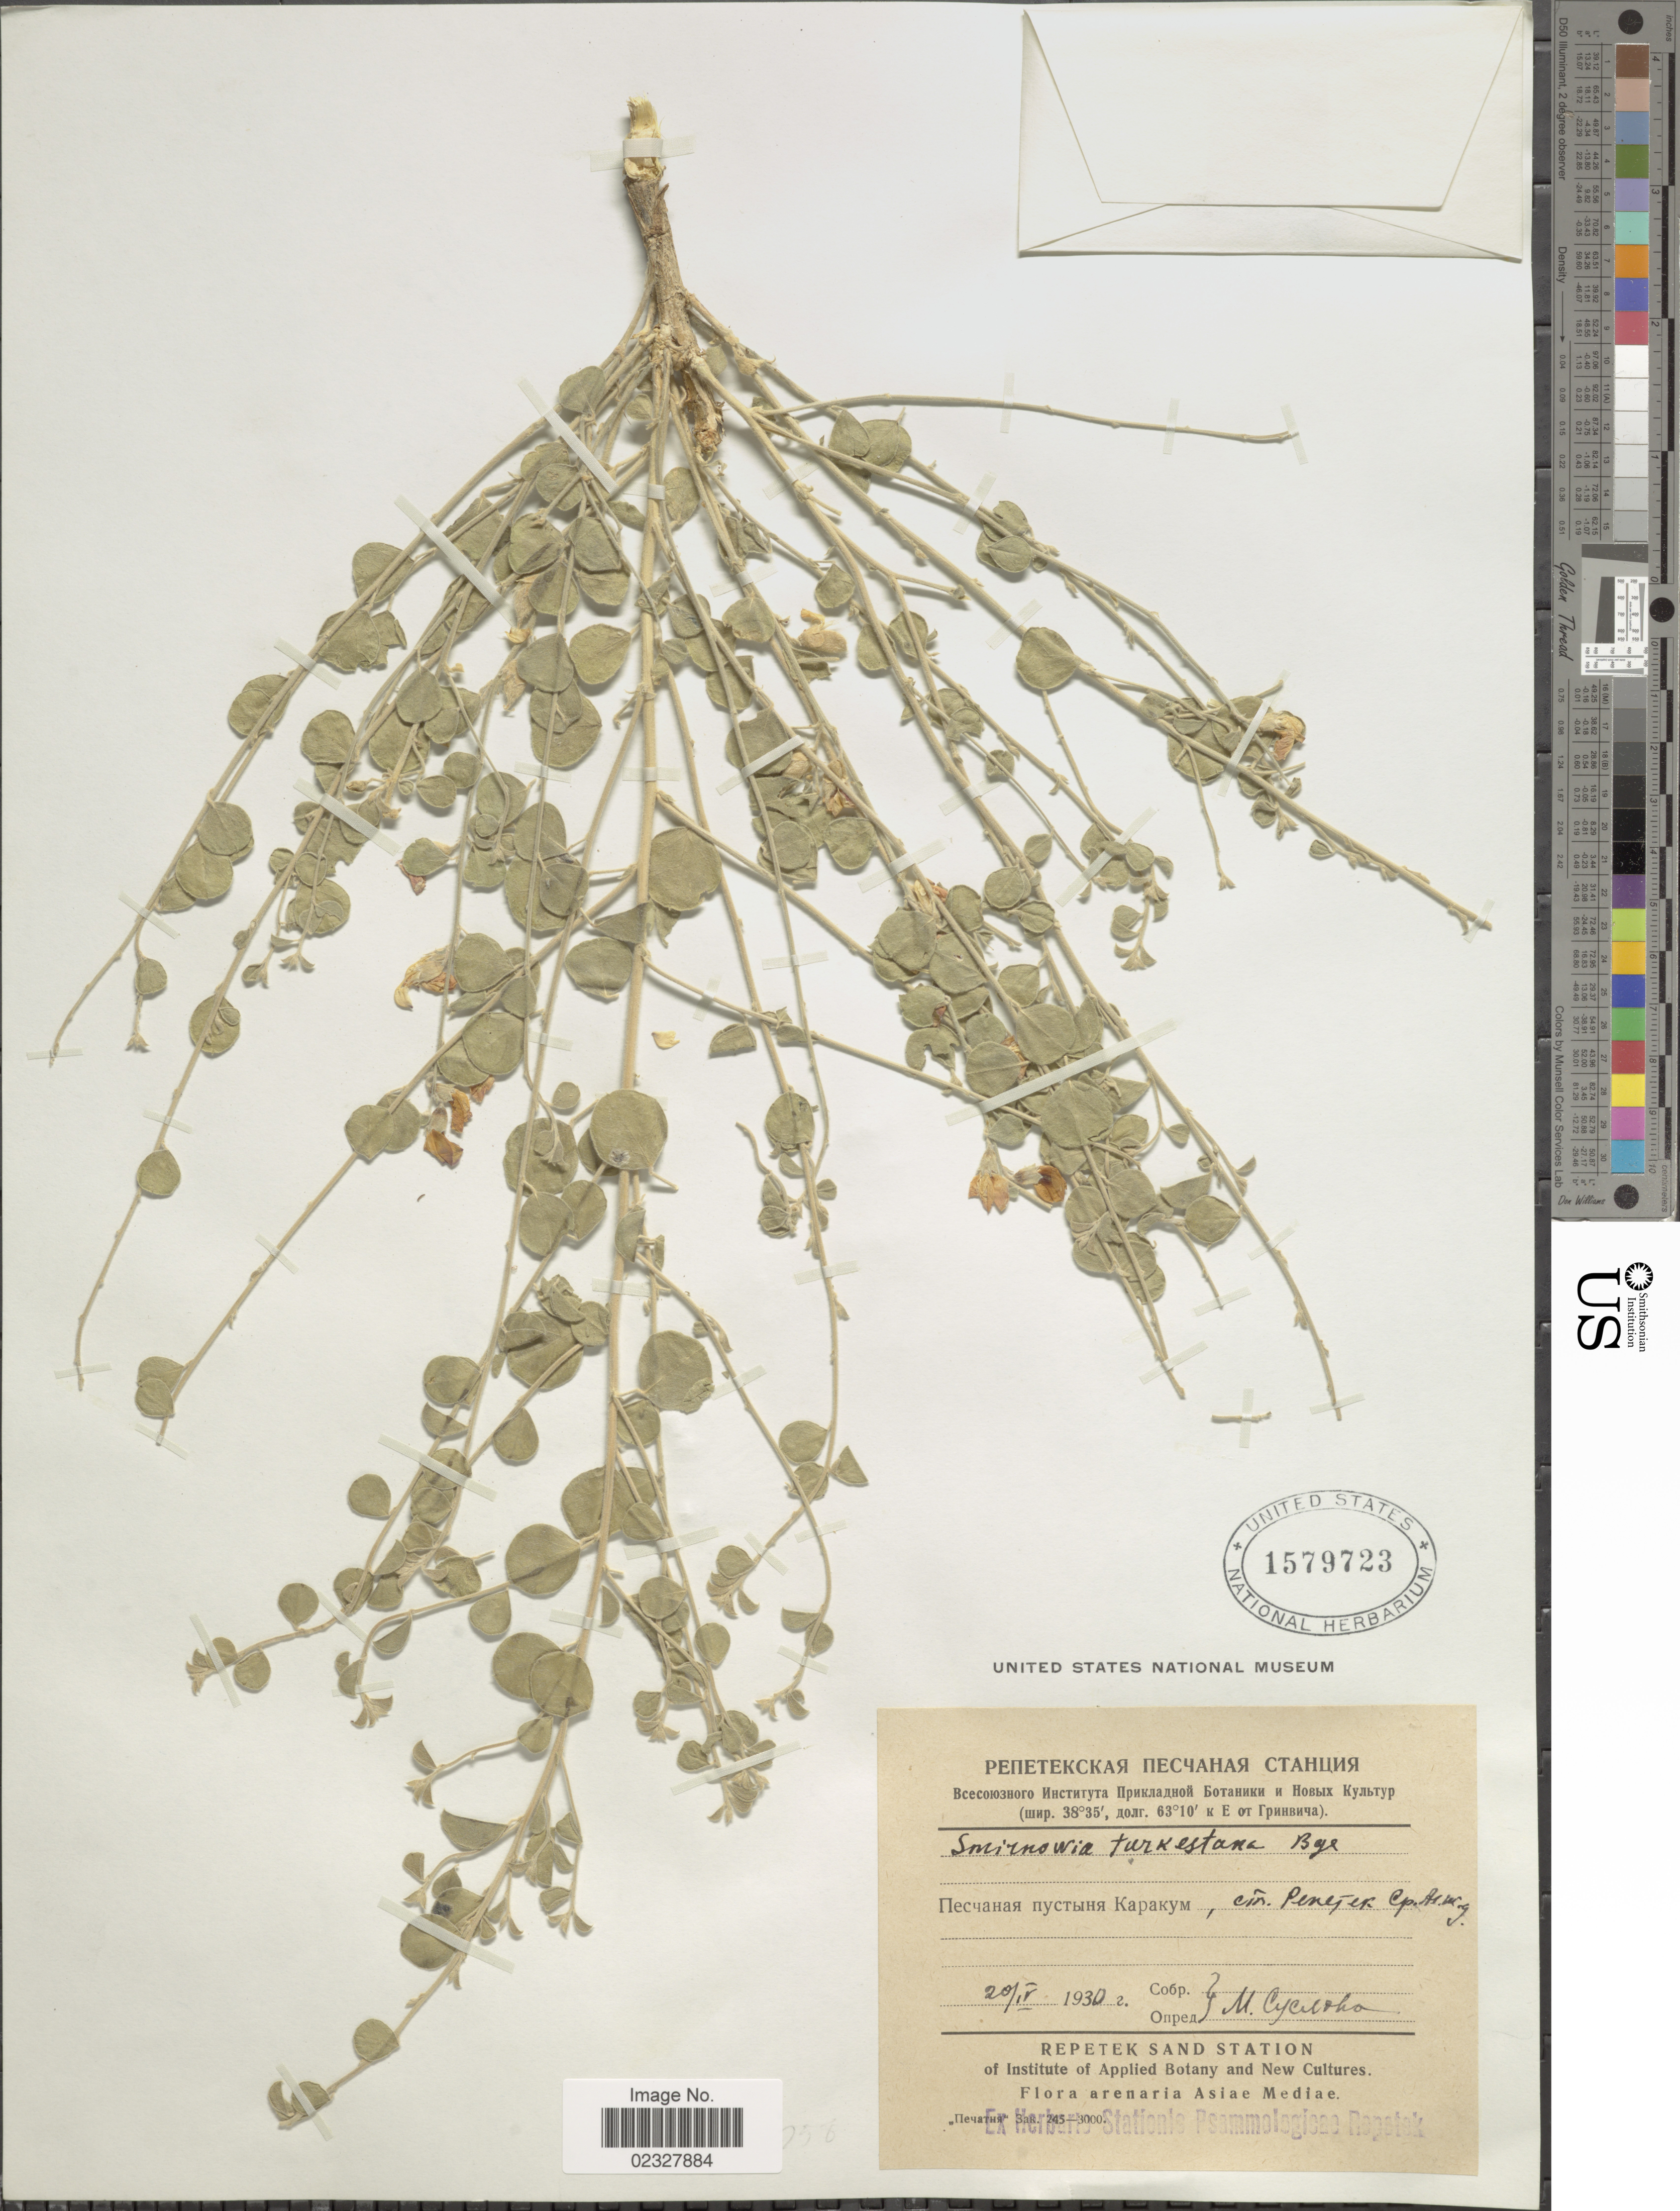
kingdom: Plantae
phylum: Tracheophyta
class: Magnoliopsida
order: Fabales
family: Fabaceae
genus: Smirnowia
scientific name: Smirnowia turkestana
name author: Bunge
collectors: M. Suslova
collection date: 1930-04-20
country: Turkmenistan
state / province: Lebap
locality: Karakum Desert, Repetek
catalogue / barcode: US 15979723